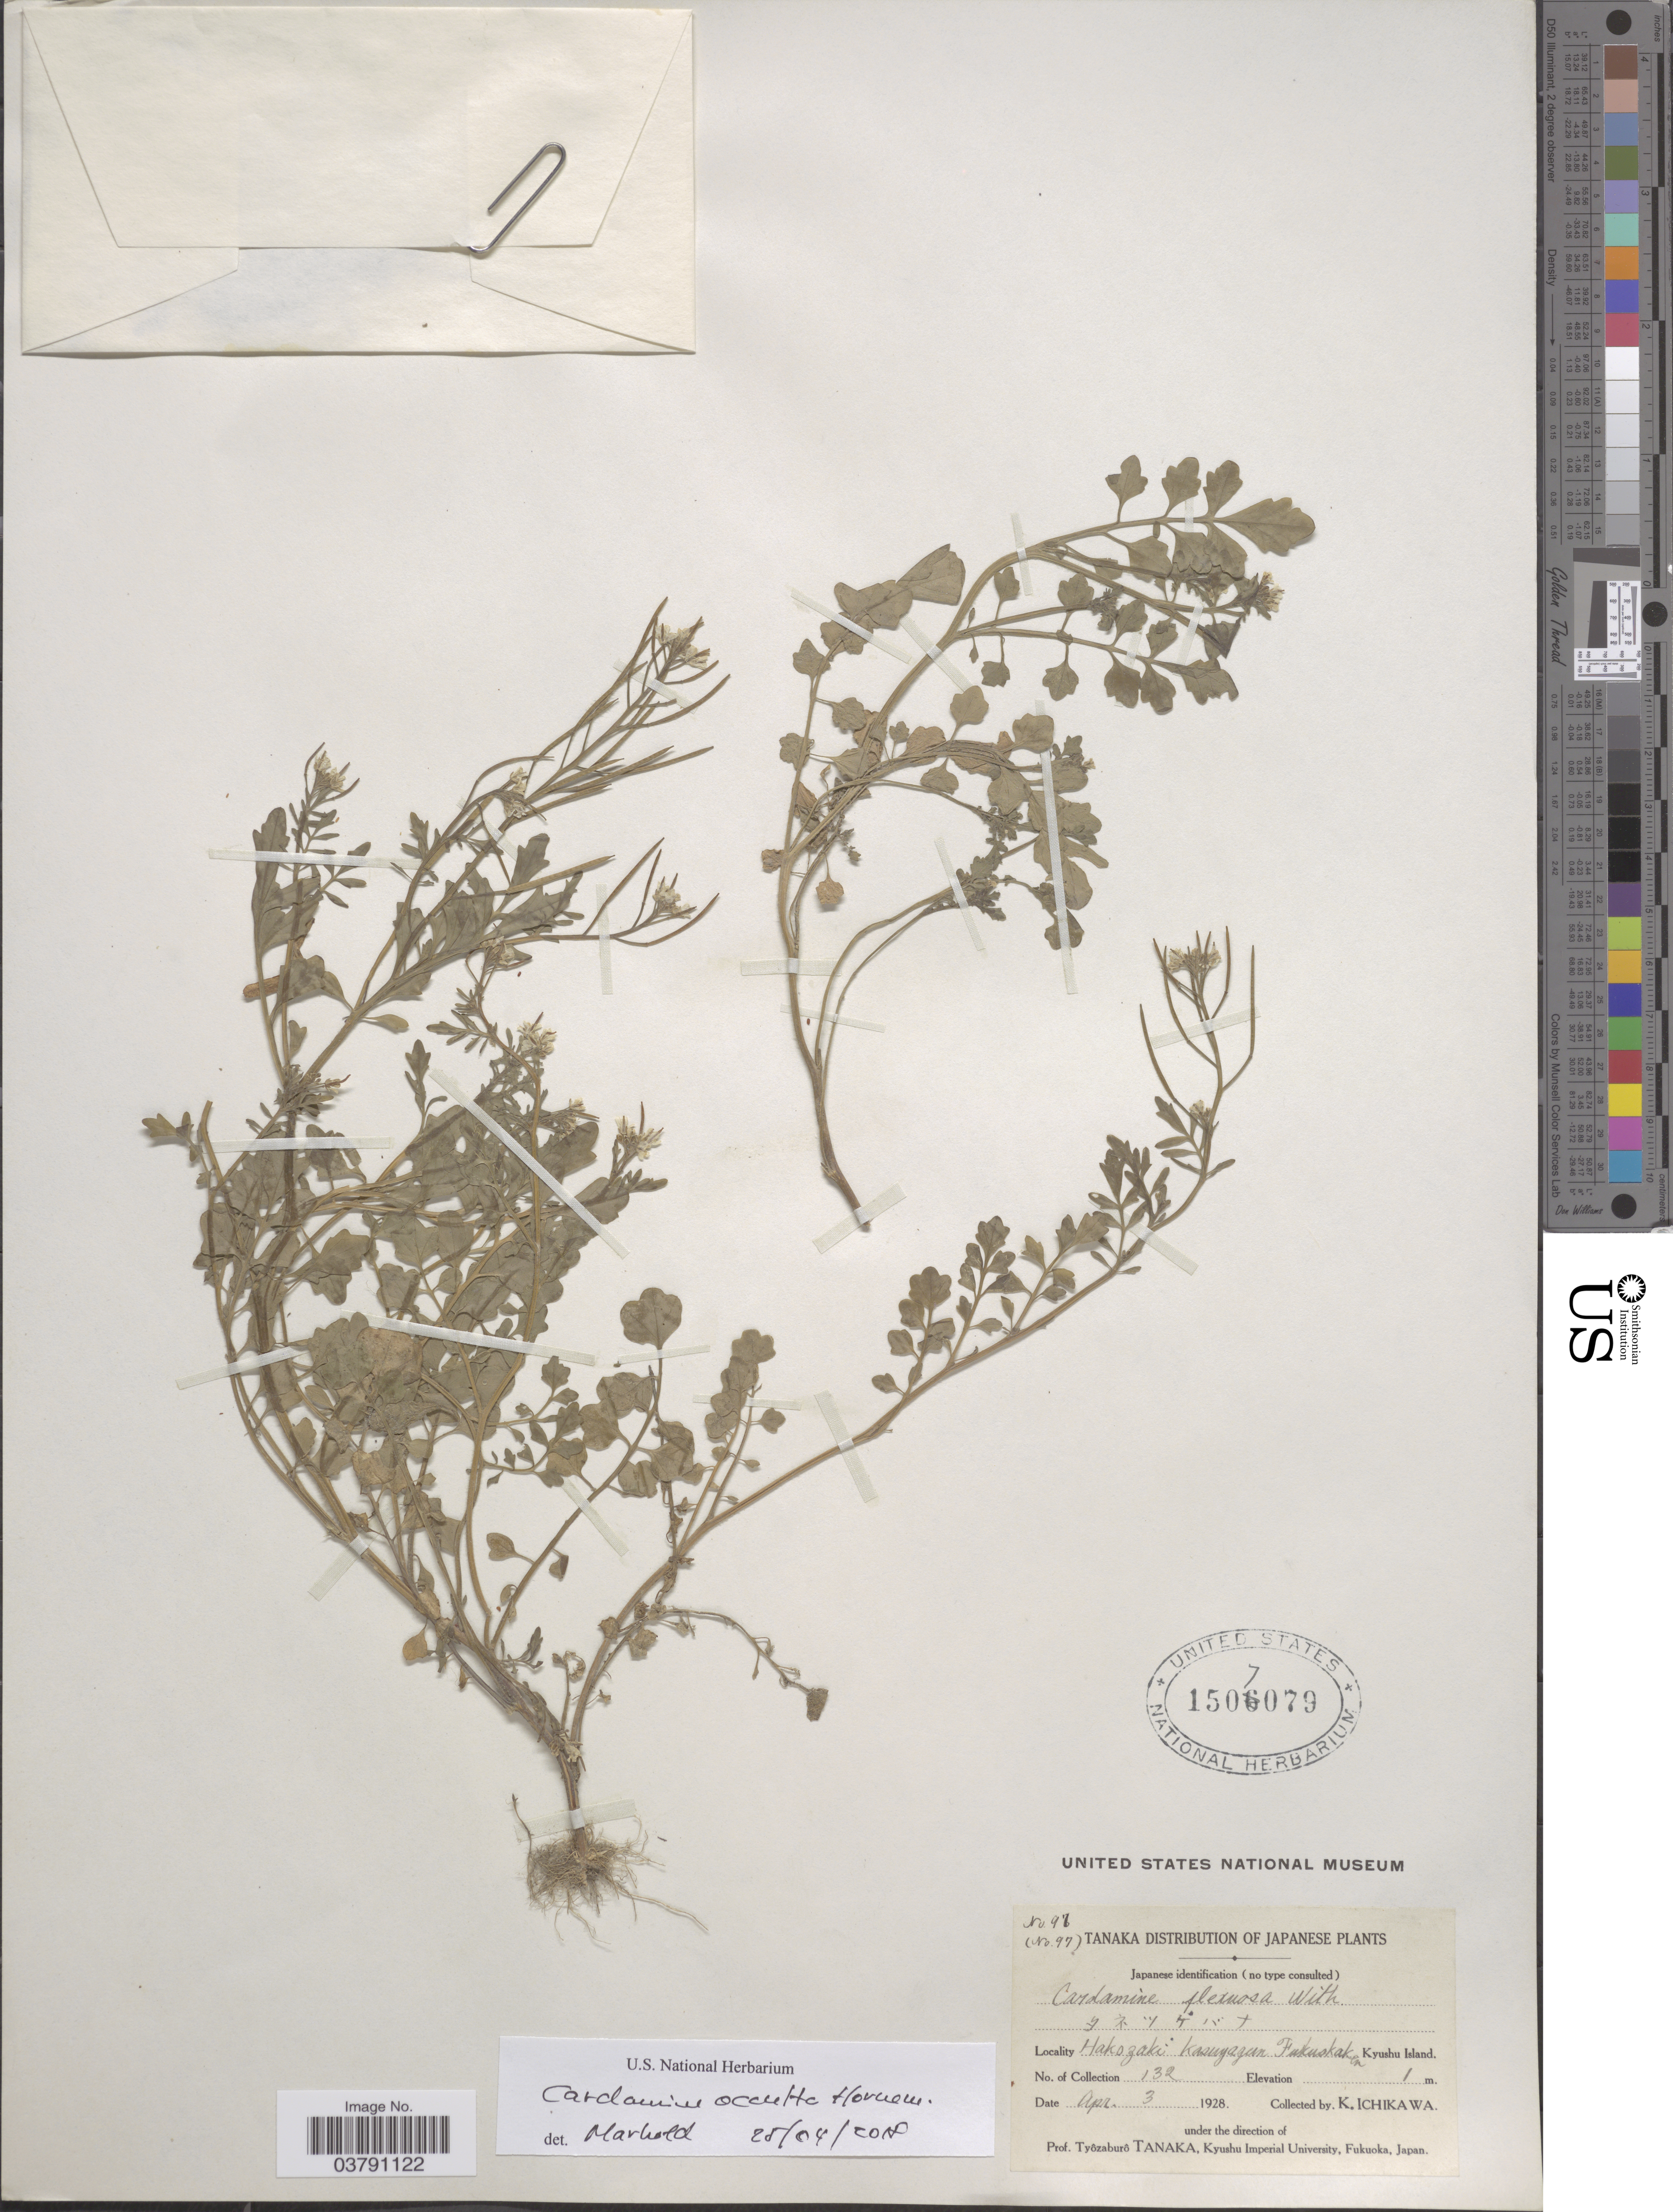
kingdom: Plantae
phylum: Tracheophyta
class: Magnoliopsida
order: Brassicales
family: Brassicaceae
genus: Cardamine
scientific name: Cardamine occulta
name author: Hornem.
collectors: T. Tanaka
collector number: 97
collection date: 1928-04-03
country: Japan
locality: Hakozaki Kasuyagun Fakuskaskan, Kyushu Island.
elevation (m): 1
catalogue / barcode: US 1507079